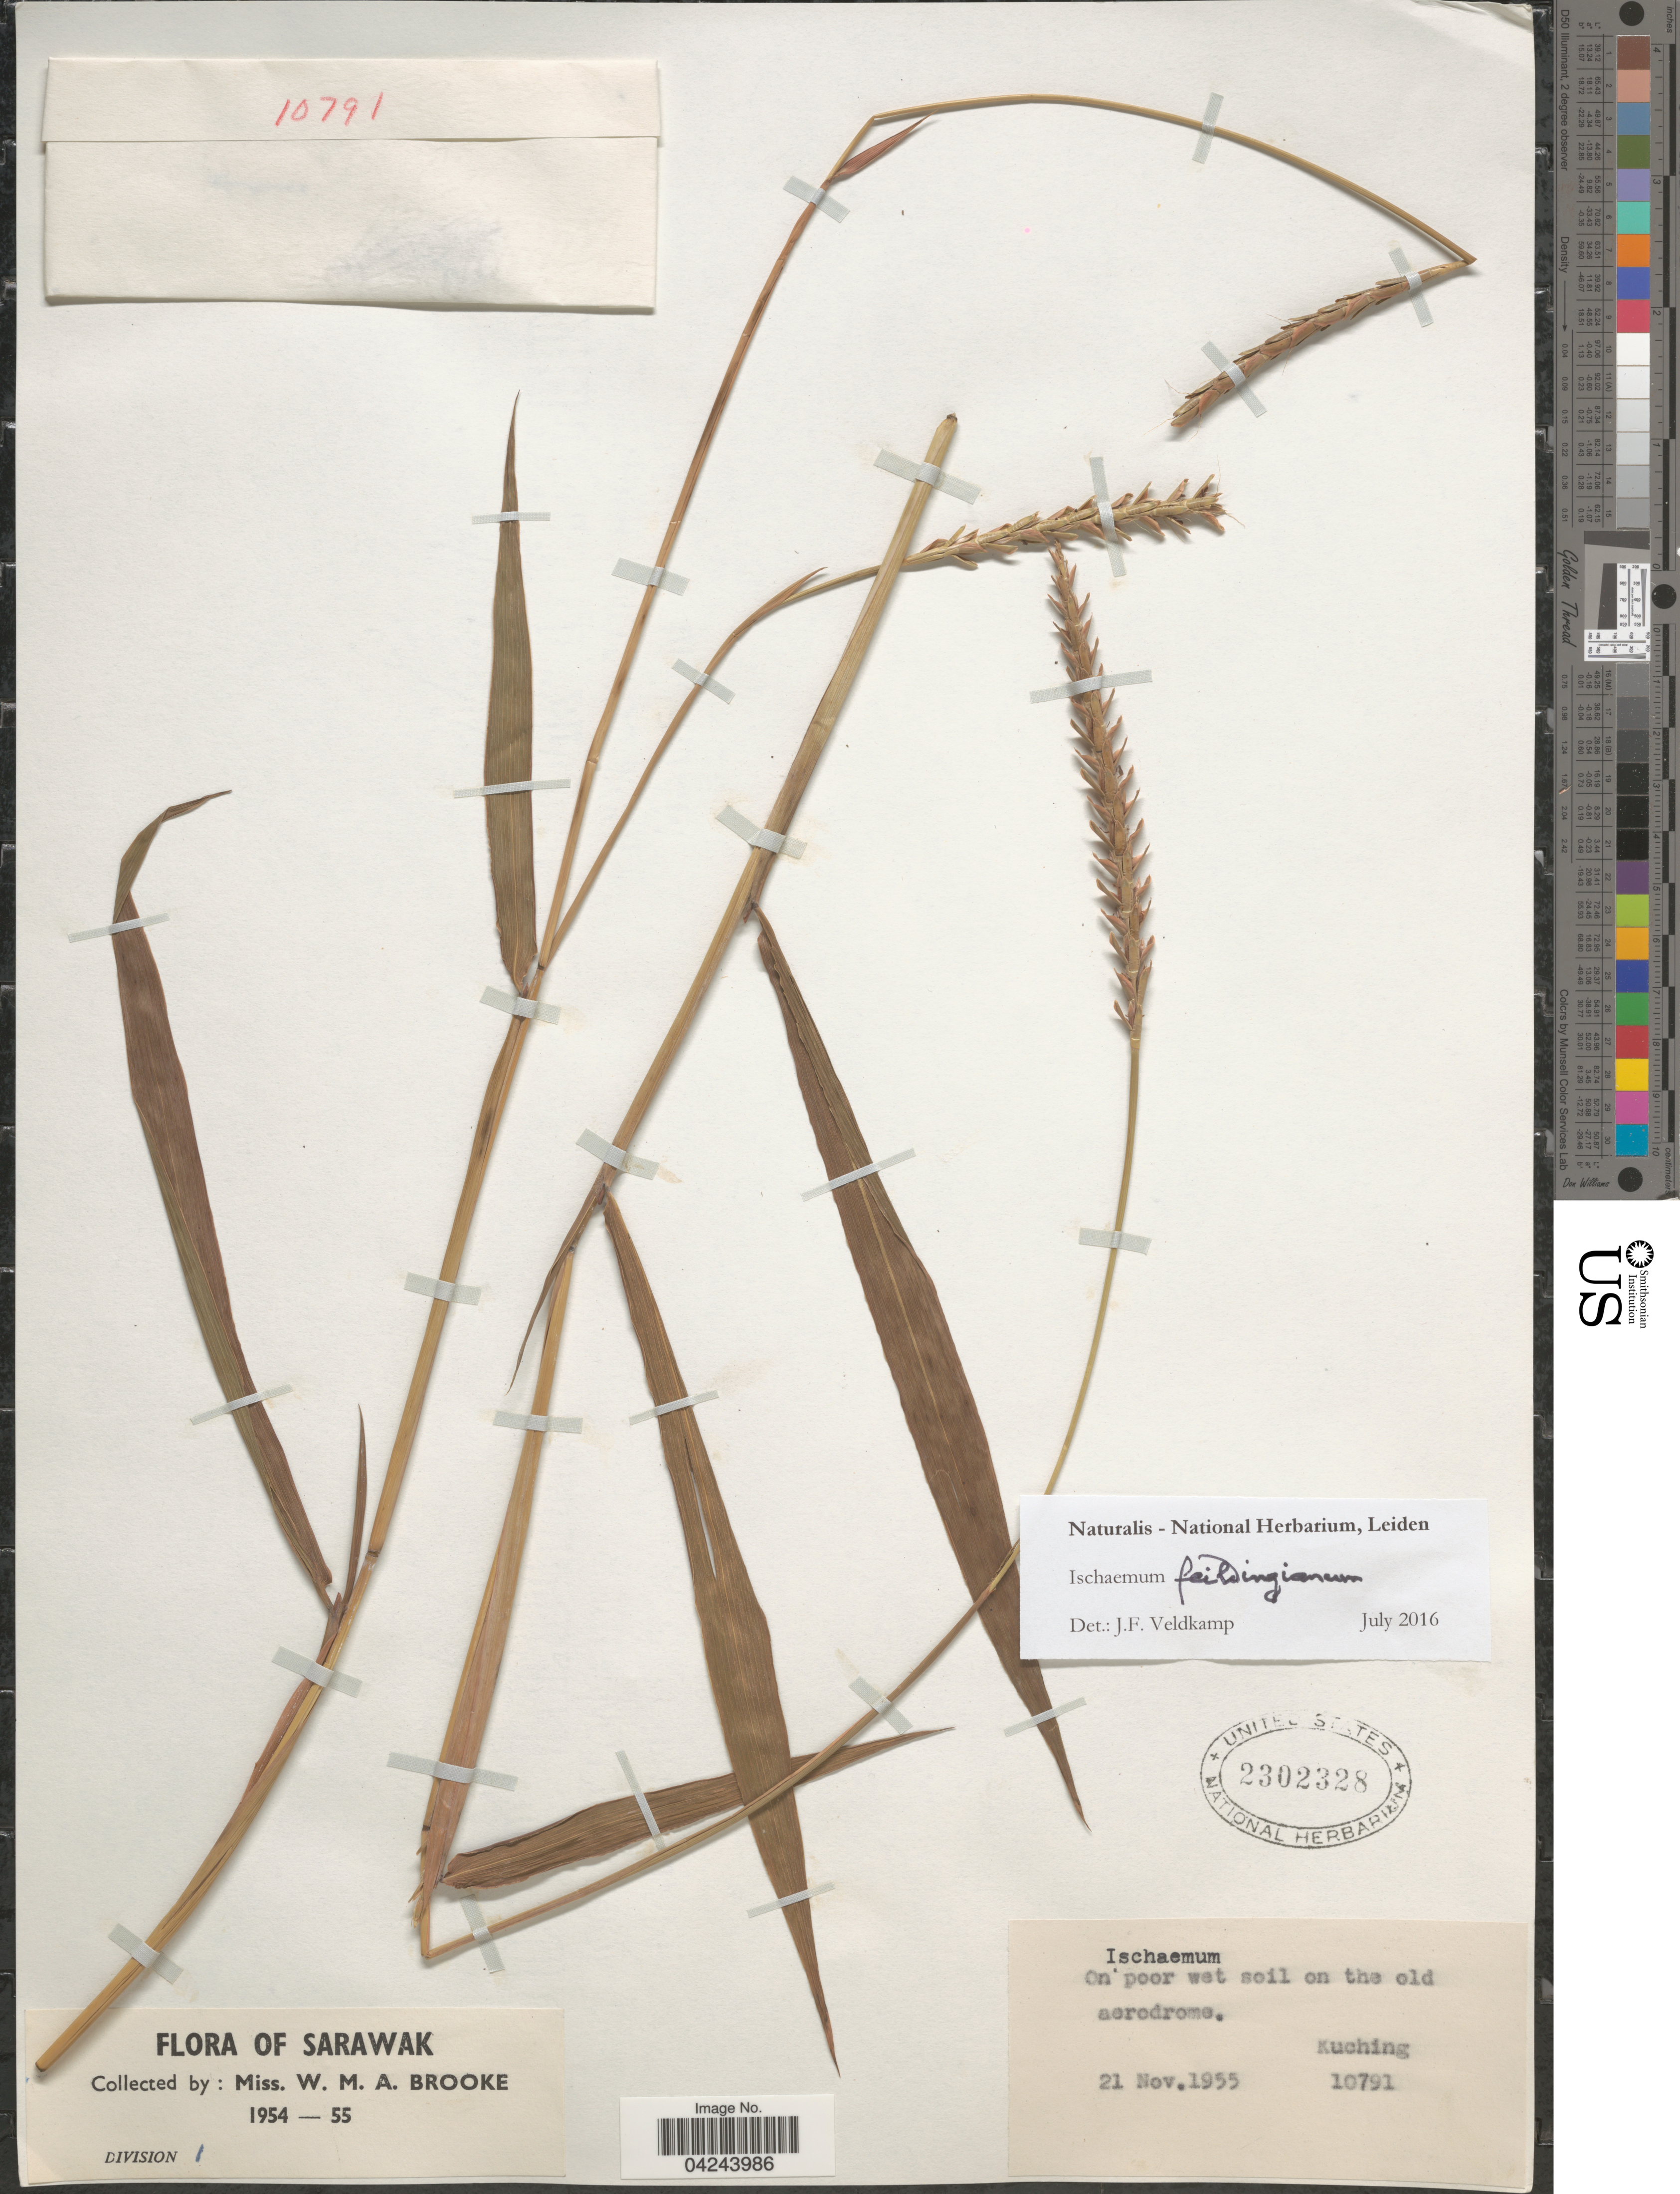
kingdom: Plantae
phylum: Tracheophyta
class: Liliopsida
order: Poales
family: Poaceae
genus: Ischaemum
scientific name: Ischaemum sp.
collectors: W. Brooke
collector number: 10791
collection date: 1955-11-21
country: Malaysia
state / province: Sarawak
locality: On poor wet soil on the cold aerodrome. Kuching.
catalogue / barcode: US 2302328